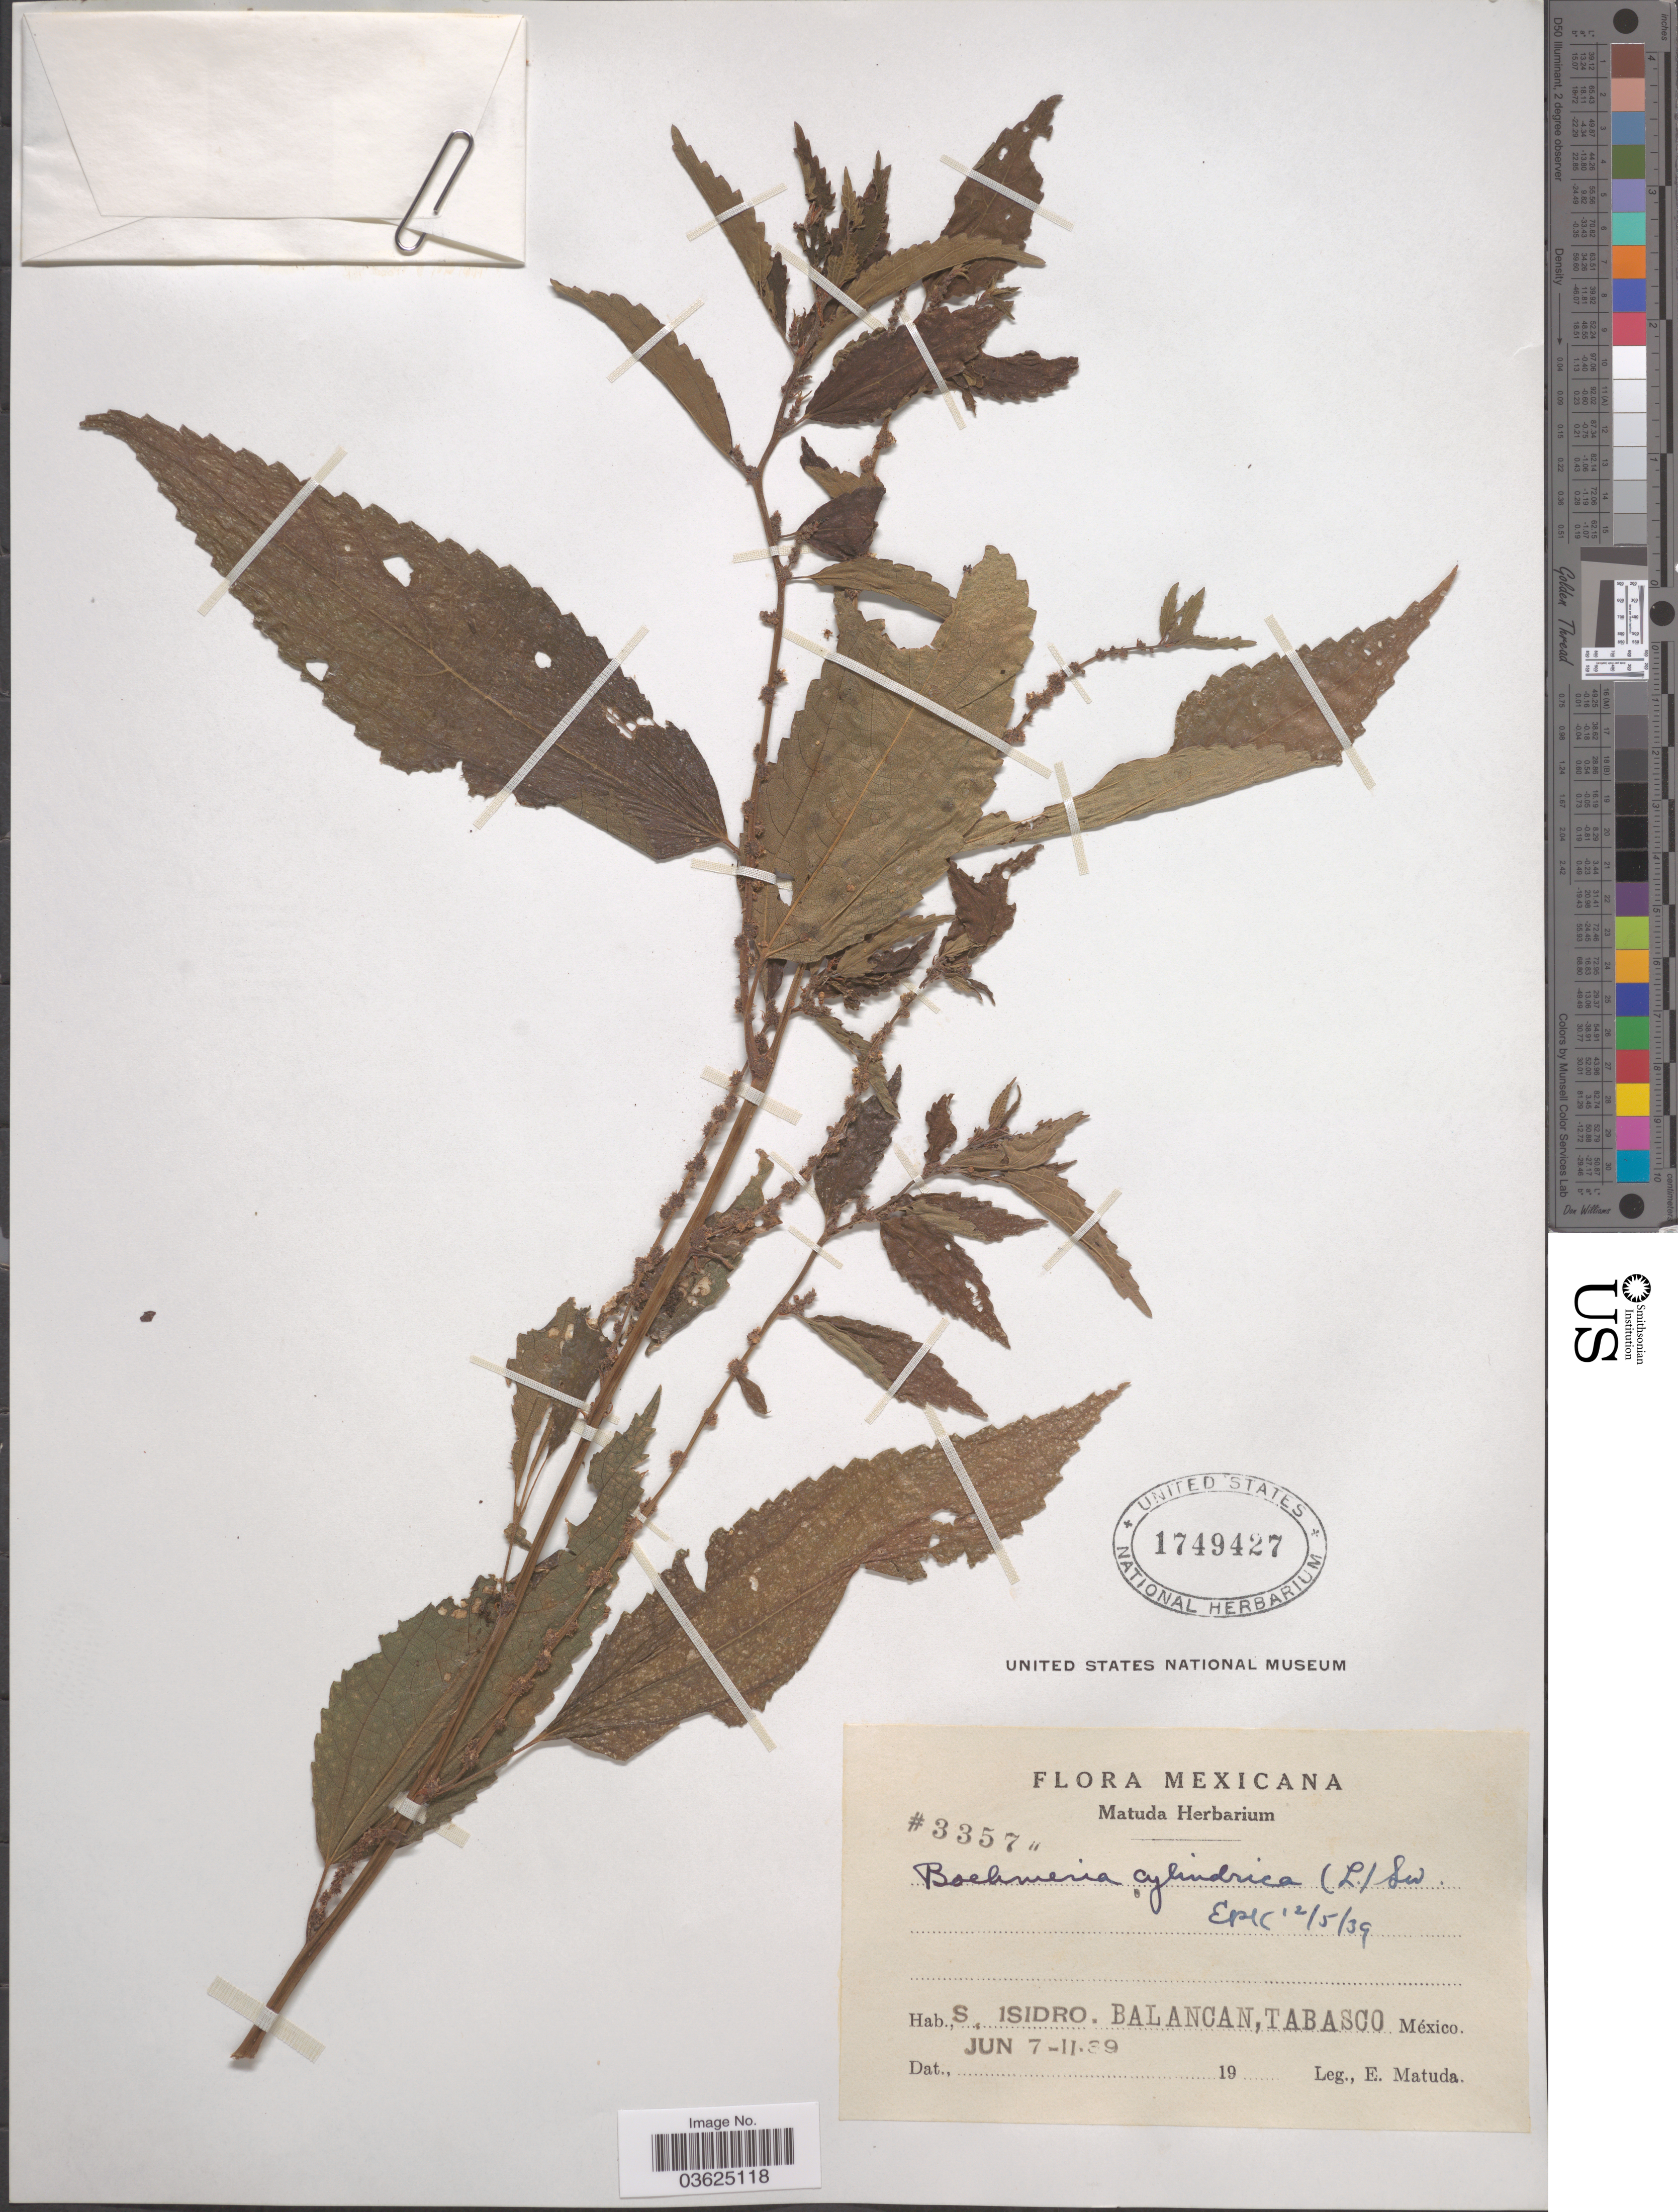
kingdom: Plantae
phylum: Tracheophyta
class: Magnoliopsida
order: Rosales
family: Urticaceae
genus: Boehmeria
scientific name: Boehmeria cylindrica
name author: (L.) Sw.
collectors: E. Matuda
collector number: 3357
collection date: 1939-06-07/1939-06-11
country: Mexico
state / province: Tabasco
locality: S. Isidro. Balancan,Tabasco.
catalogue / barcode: US 1749427